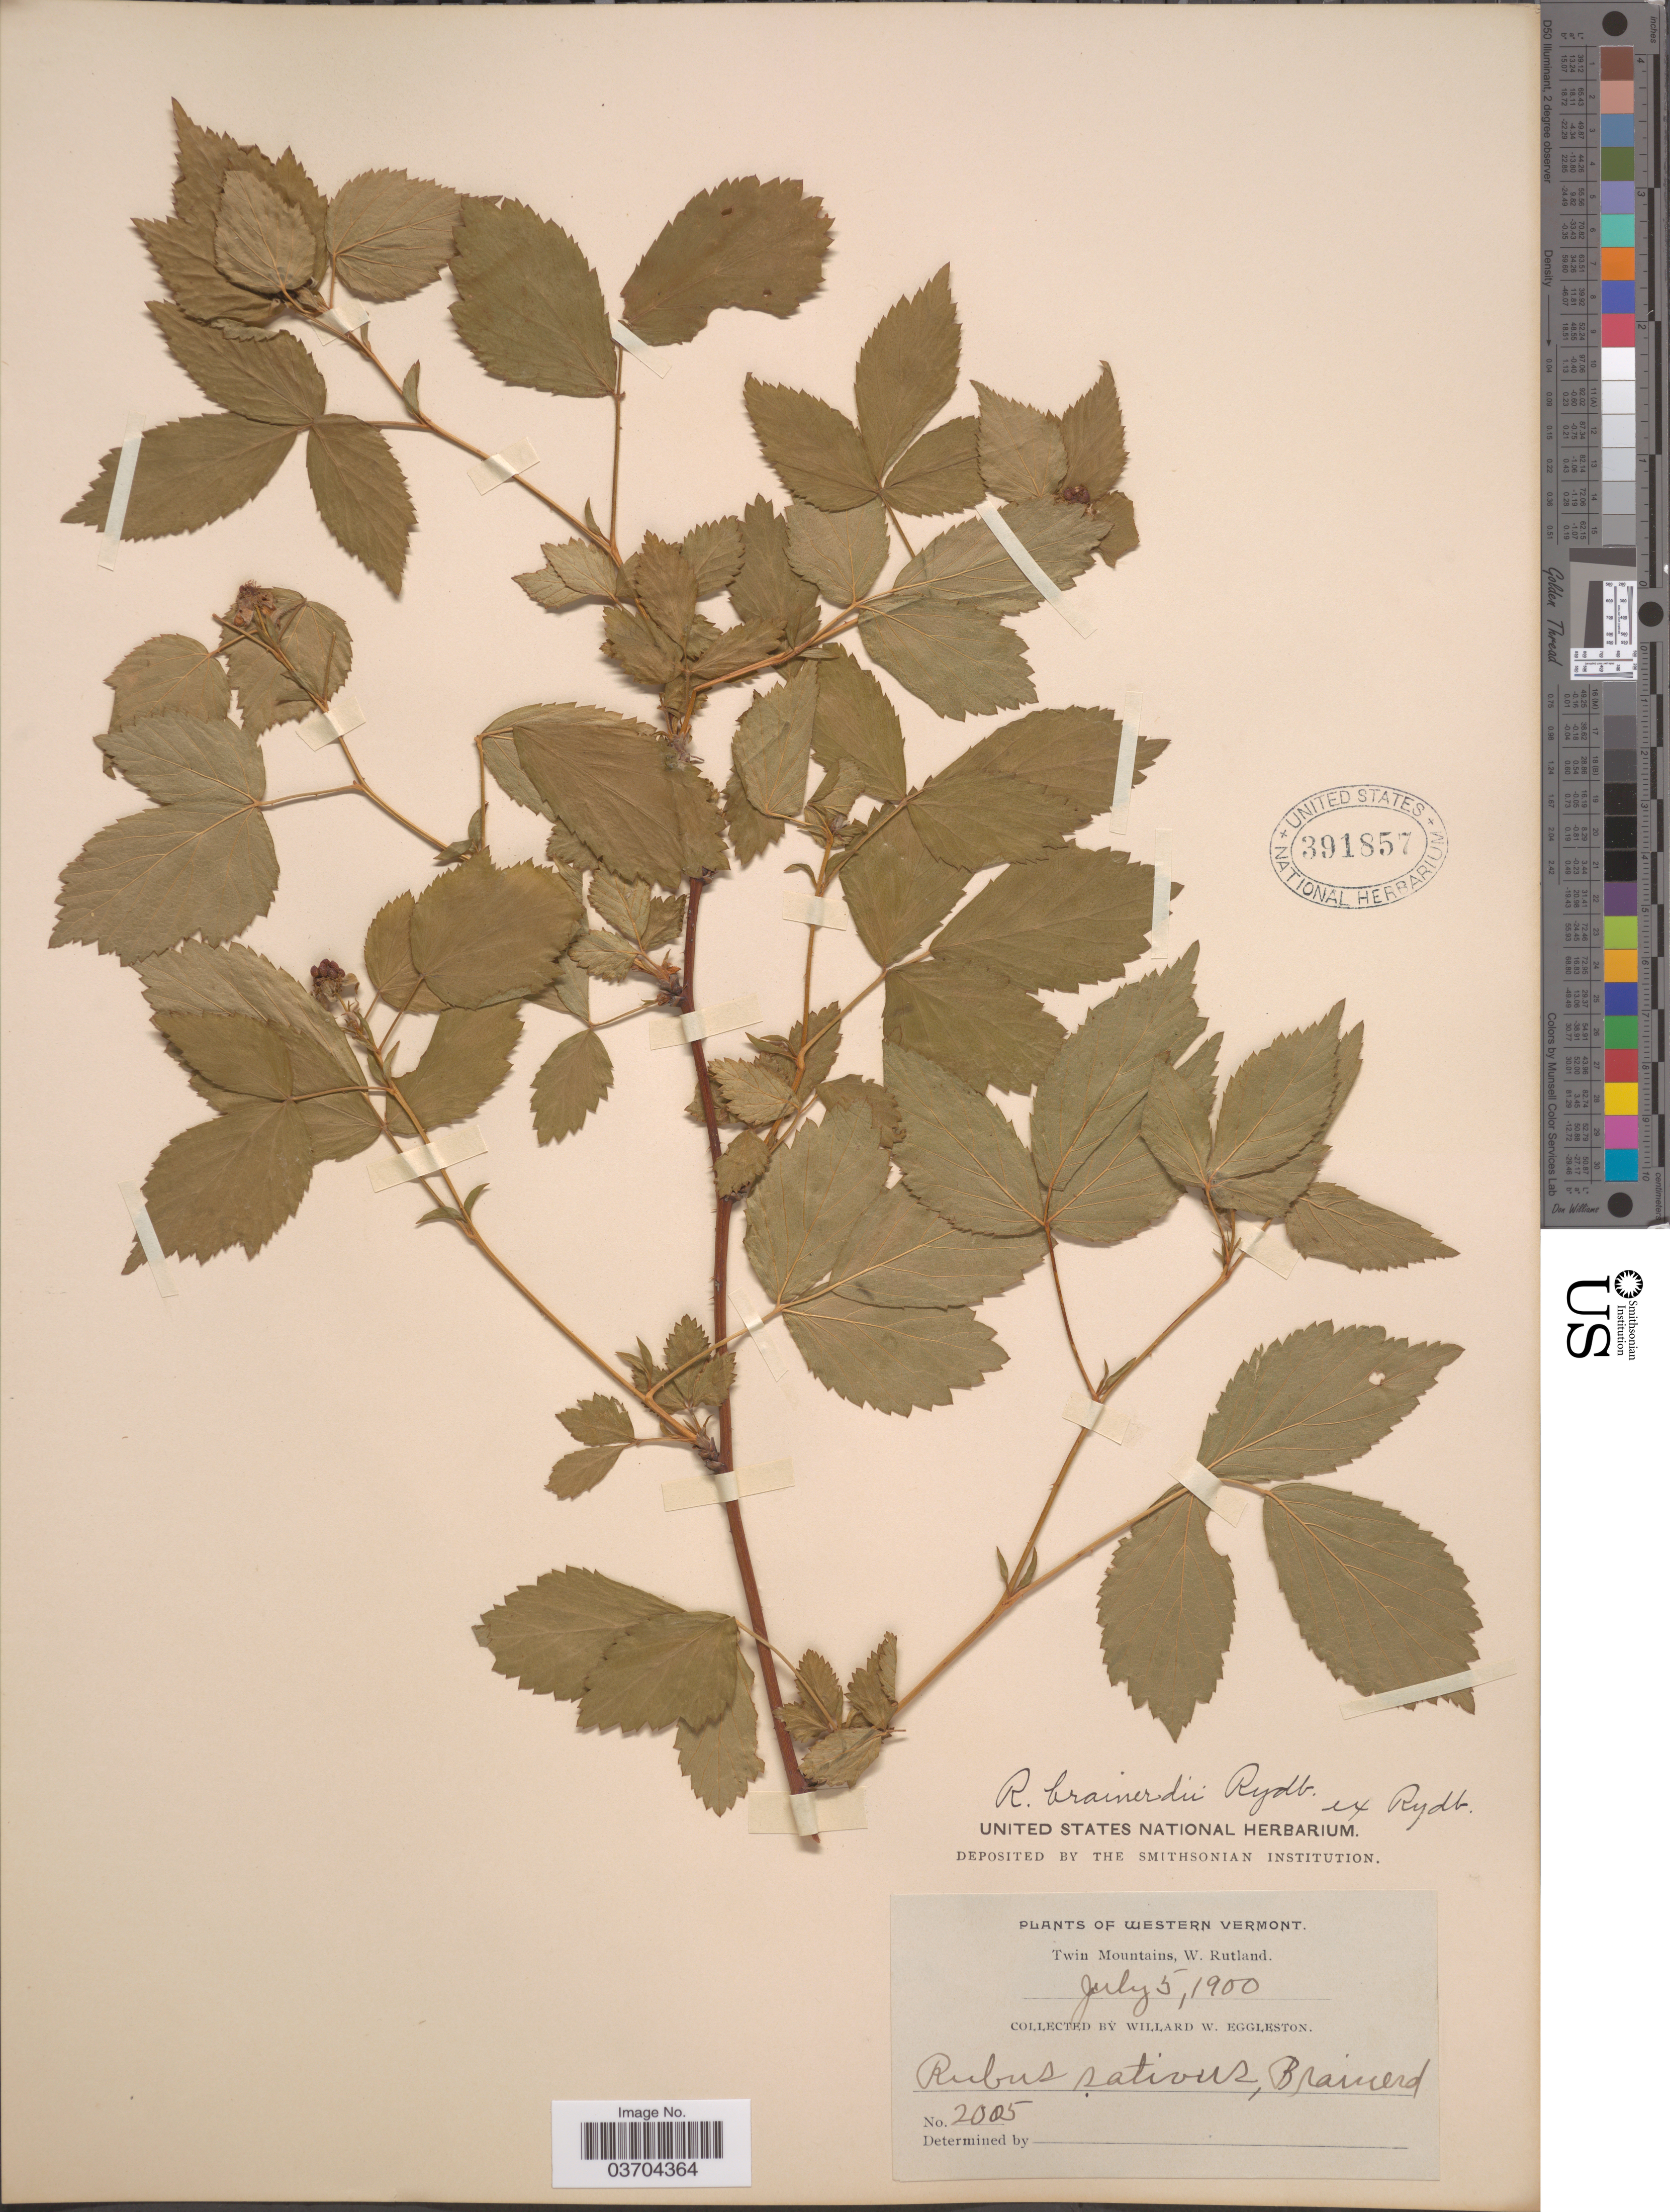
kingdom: Plantae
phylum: Tracheophyta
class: Magnoliopsida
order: Rosales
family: Rosaceae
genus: Rubus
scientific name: Rubus brainerdii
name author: Fernald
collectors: W. W. Eggleston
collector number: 2005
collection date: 1900-07-05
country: United States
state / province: Vermont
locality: Western Vermont. Twin Mountains, W. Rutland.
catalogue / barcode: US 391857